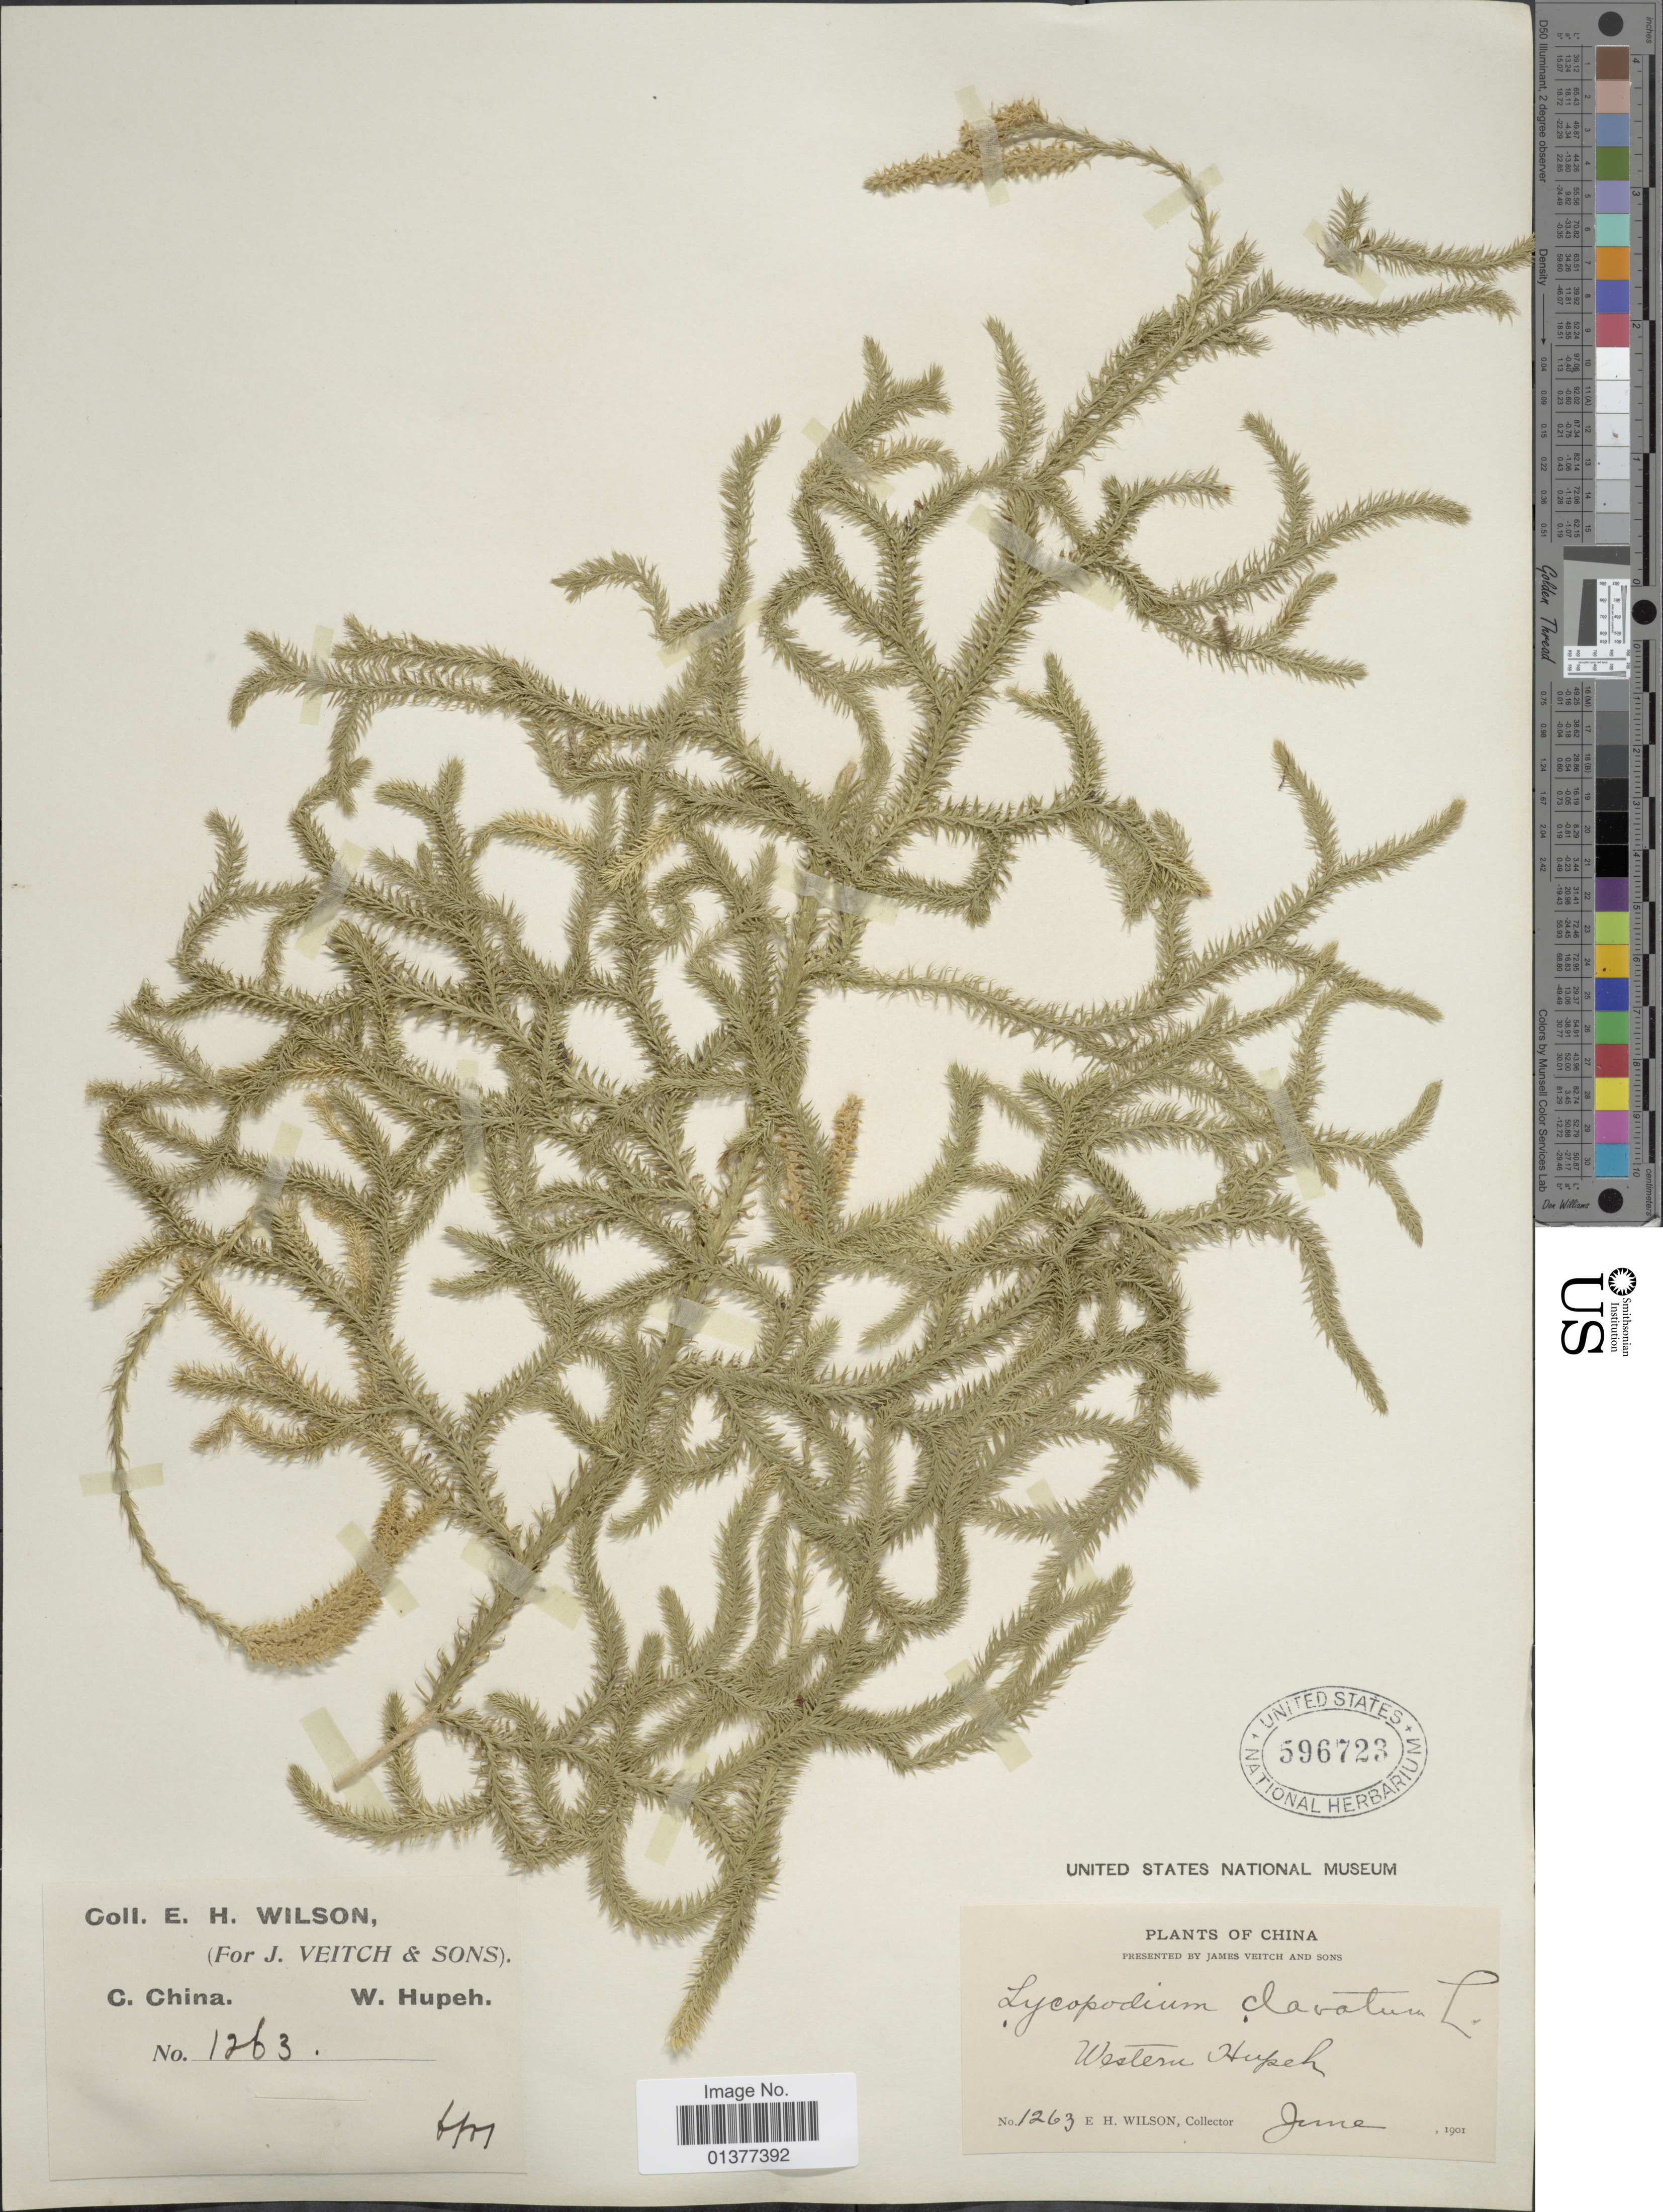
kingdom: Plantae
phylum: Tracheophyta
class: Lycopodiopsida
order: Lycopodiales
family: Lycopodiaceae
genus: Lycopodium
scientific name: Lycopodium clavatum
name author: L.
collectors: E. Wilson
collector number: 1263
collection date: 1901-06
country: China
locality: Western Hupeh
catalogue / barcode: US 596723